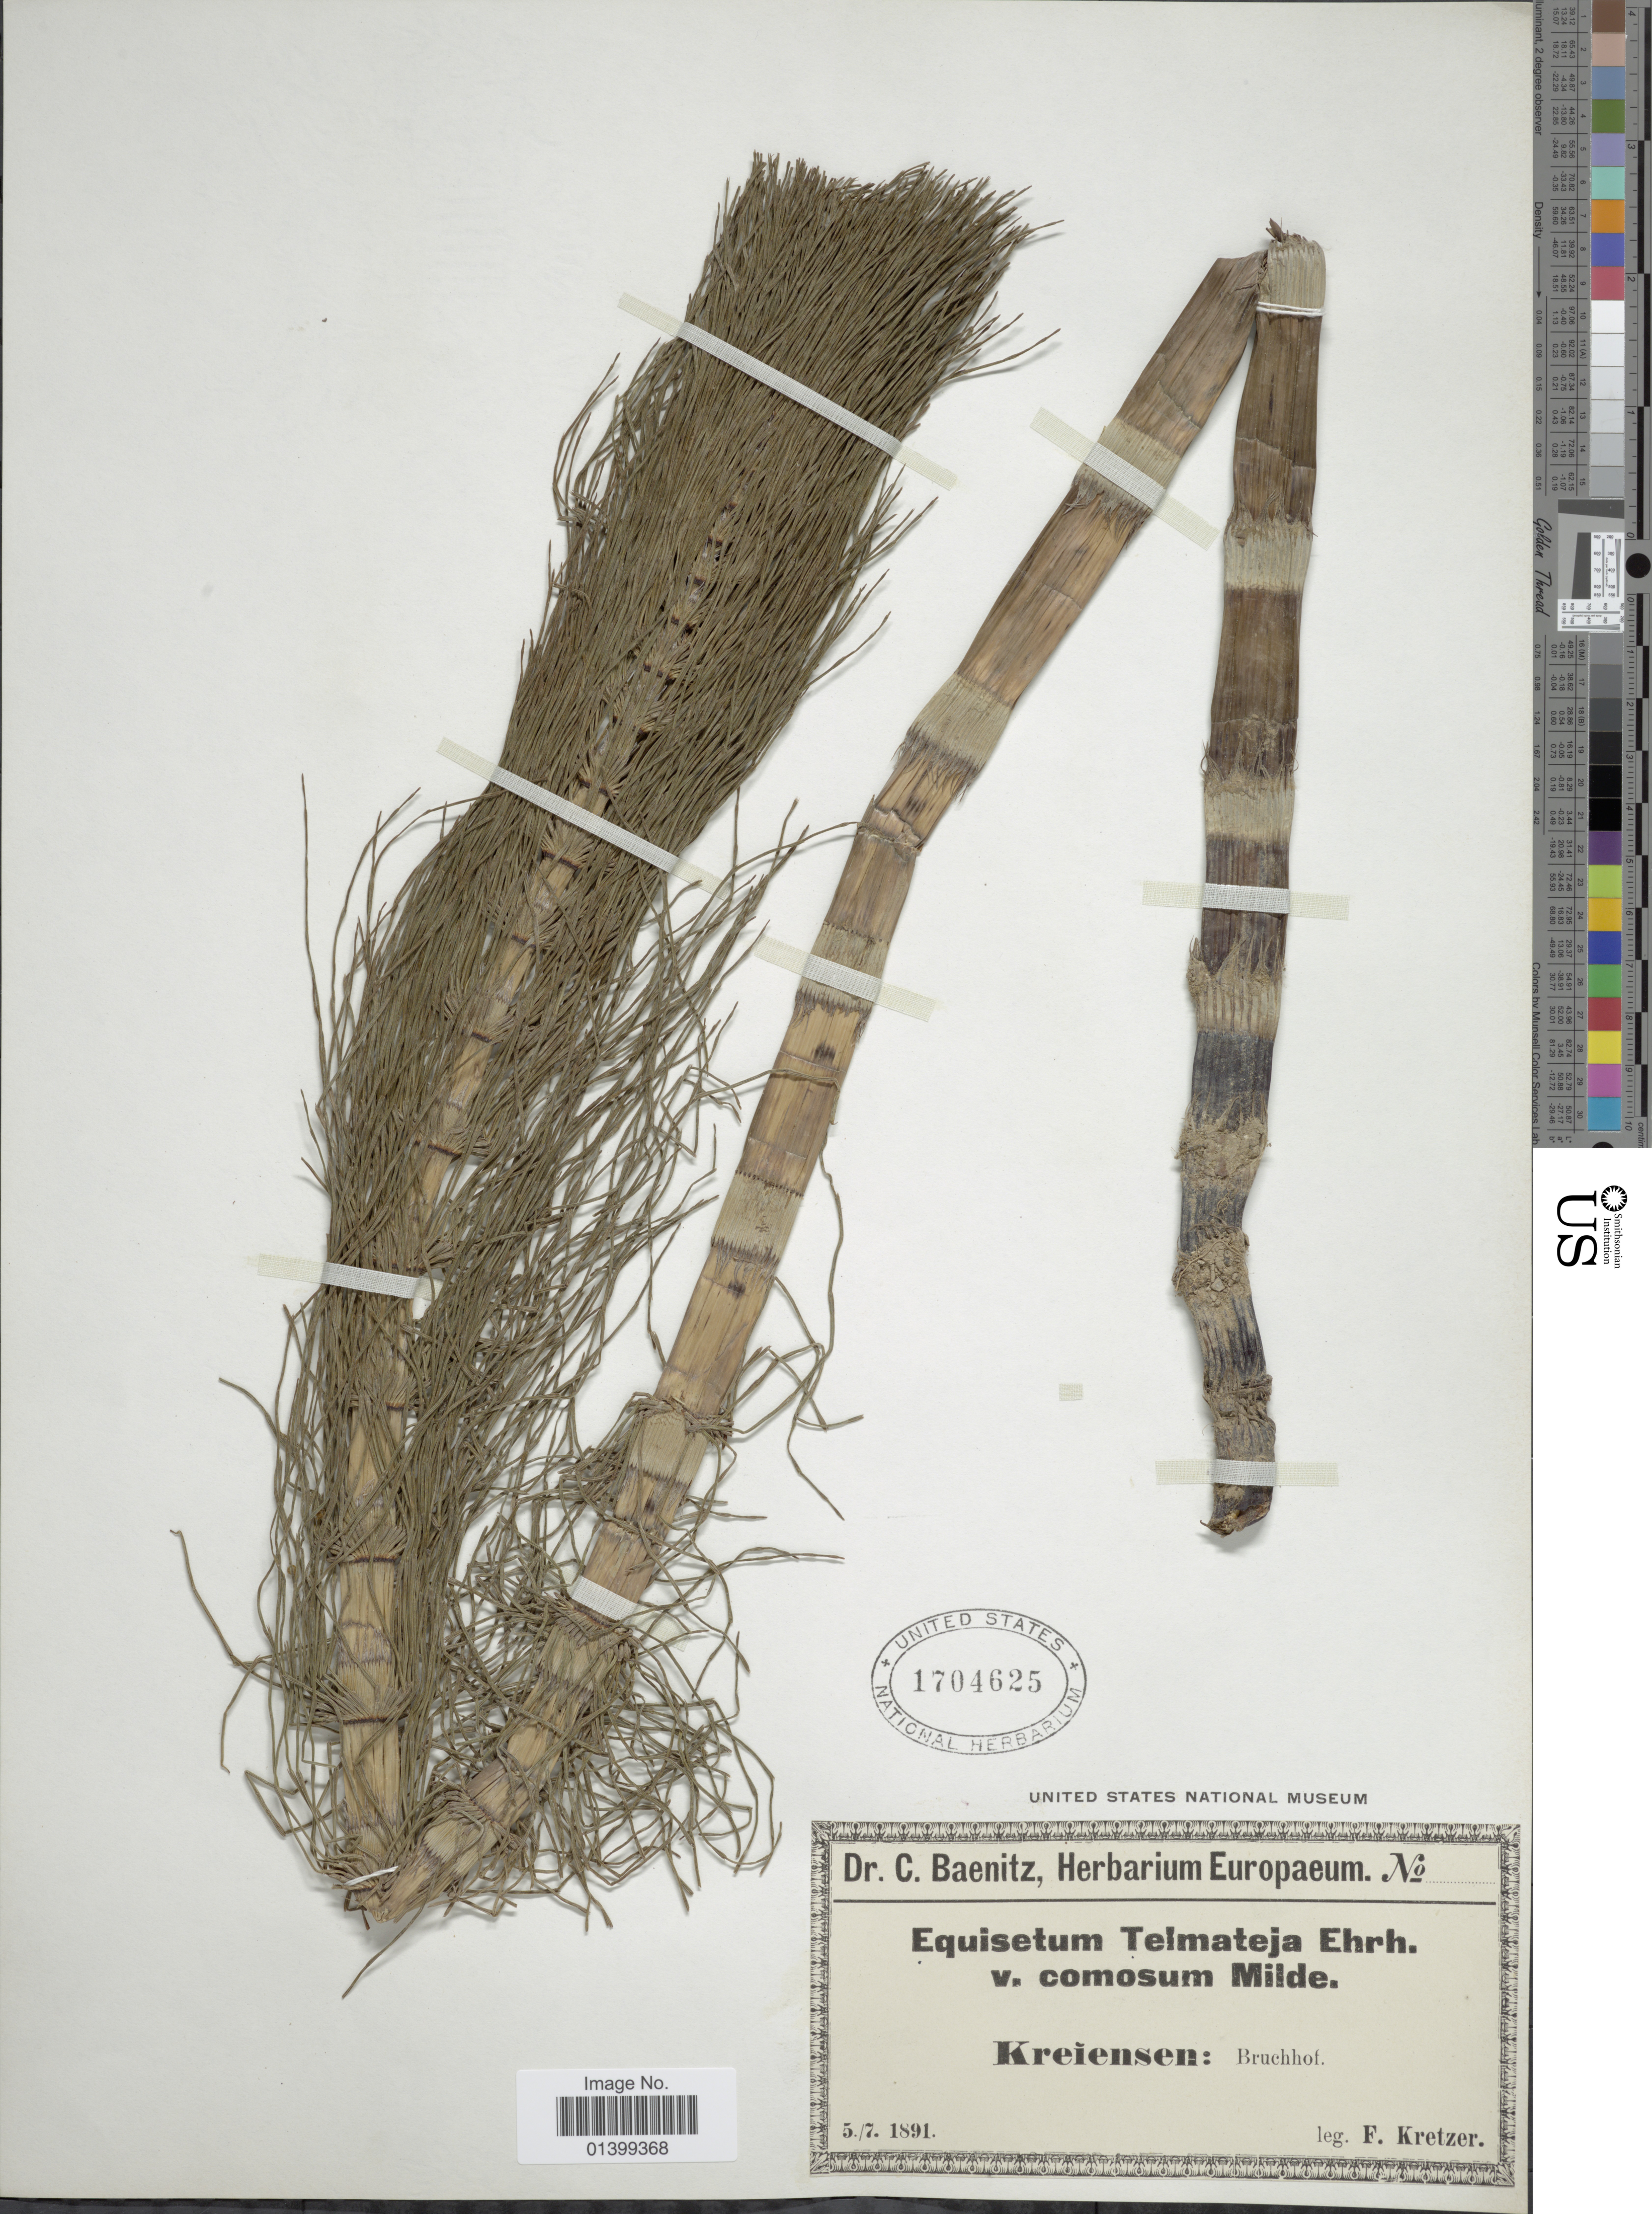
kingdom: Plantae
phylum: Tracheophyta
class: Polypodiopsida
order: Equisetales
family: Equisetaceae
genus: Equisetum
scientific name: Equisetum telmateia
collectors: F. Kretzer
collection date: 1891-07-05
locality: Kreiensen: Bruchhof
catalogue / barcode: US 1704625